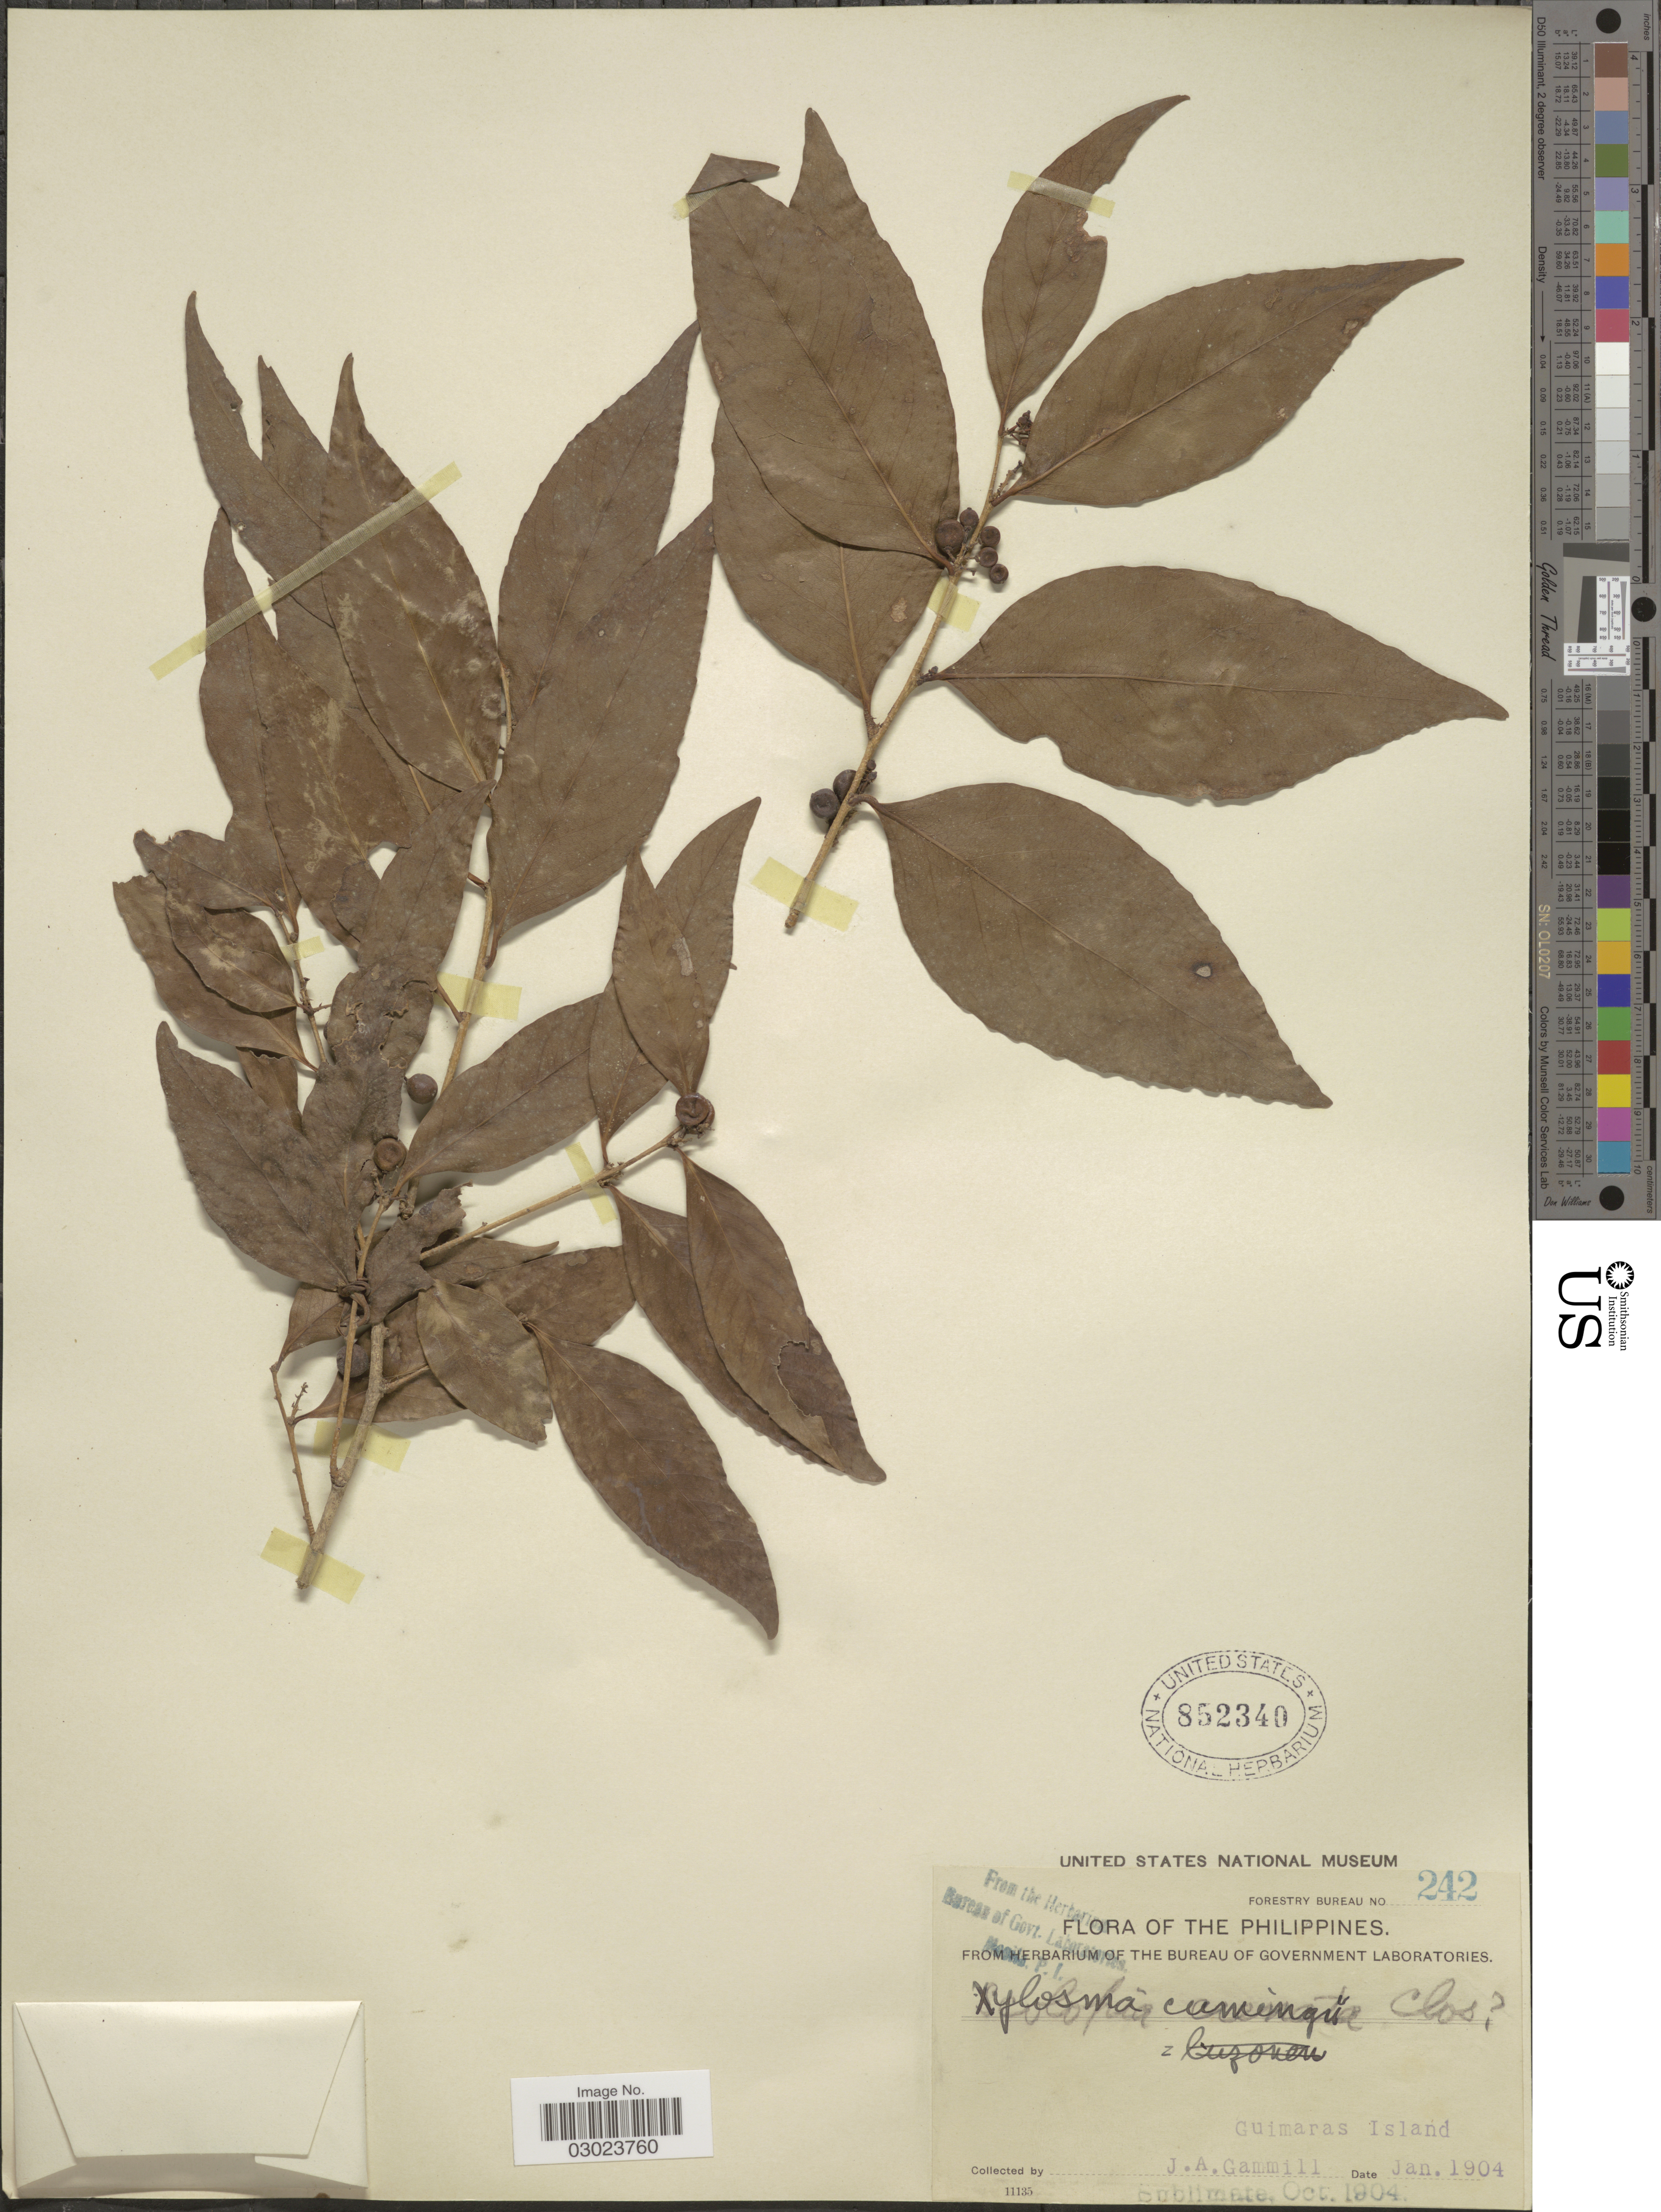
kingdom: Plantae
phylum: Tracheophyta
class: Magnoliopsida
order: Malpighiales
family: Salicaceae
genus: Xylosma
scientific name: Xylosma luzonensis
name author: Clos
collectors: J. Gammill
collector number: Forestry Bureau 242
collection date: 1904-01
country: Philippines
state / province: Western Visayas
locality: Guimaras Island.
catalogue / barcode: US 852340